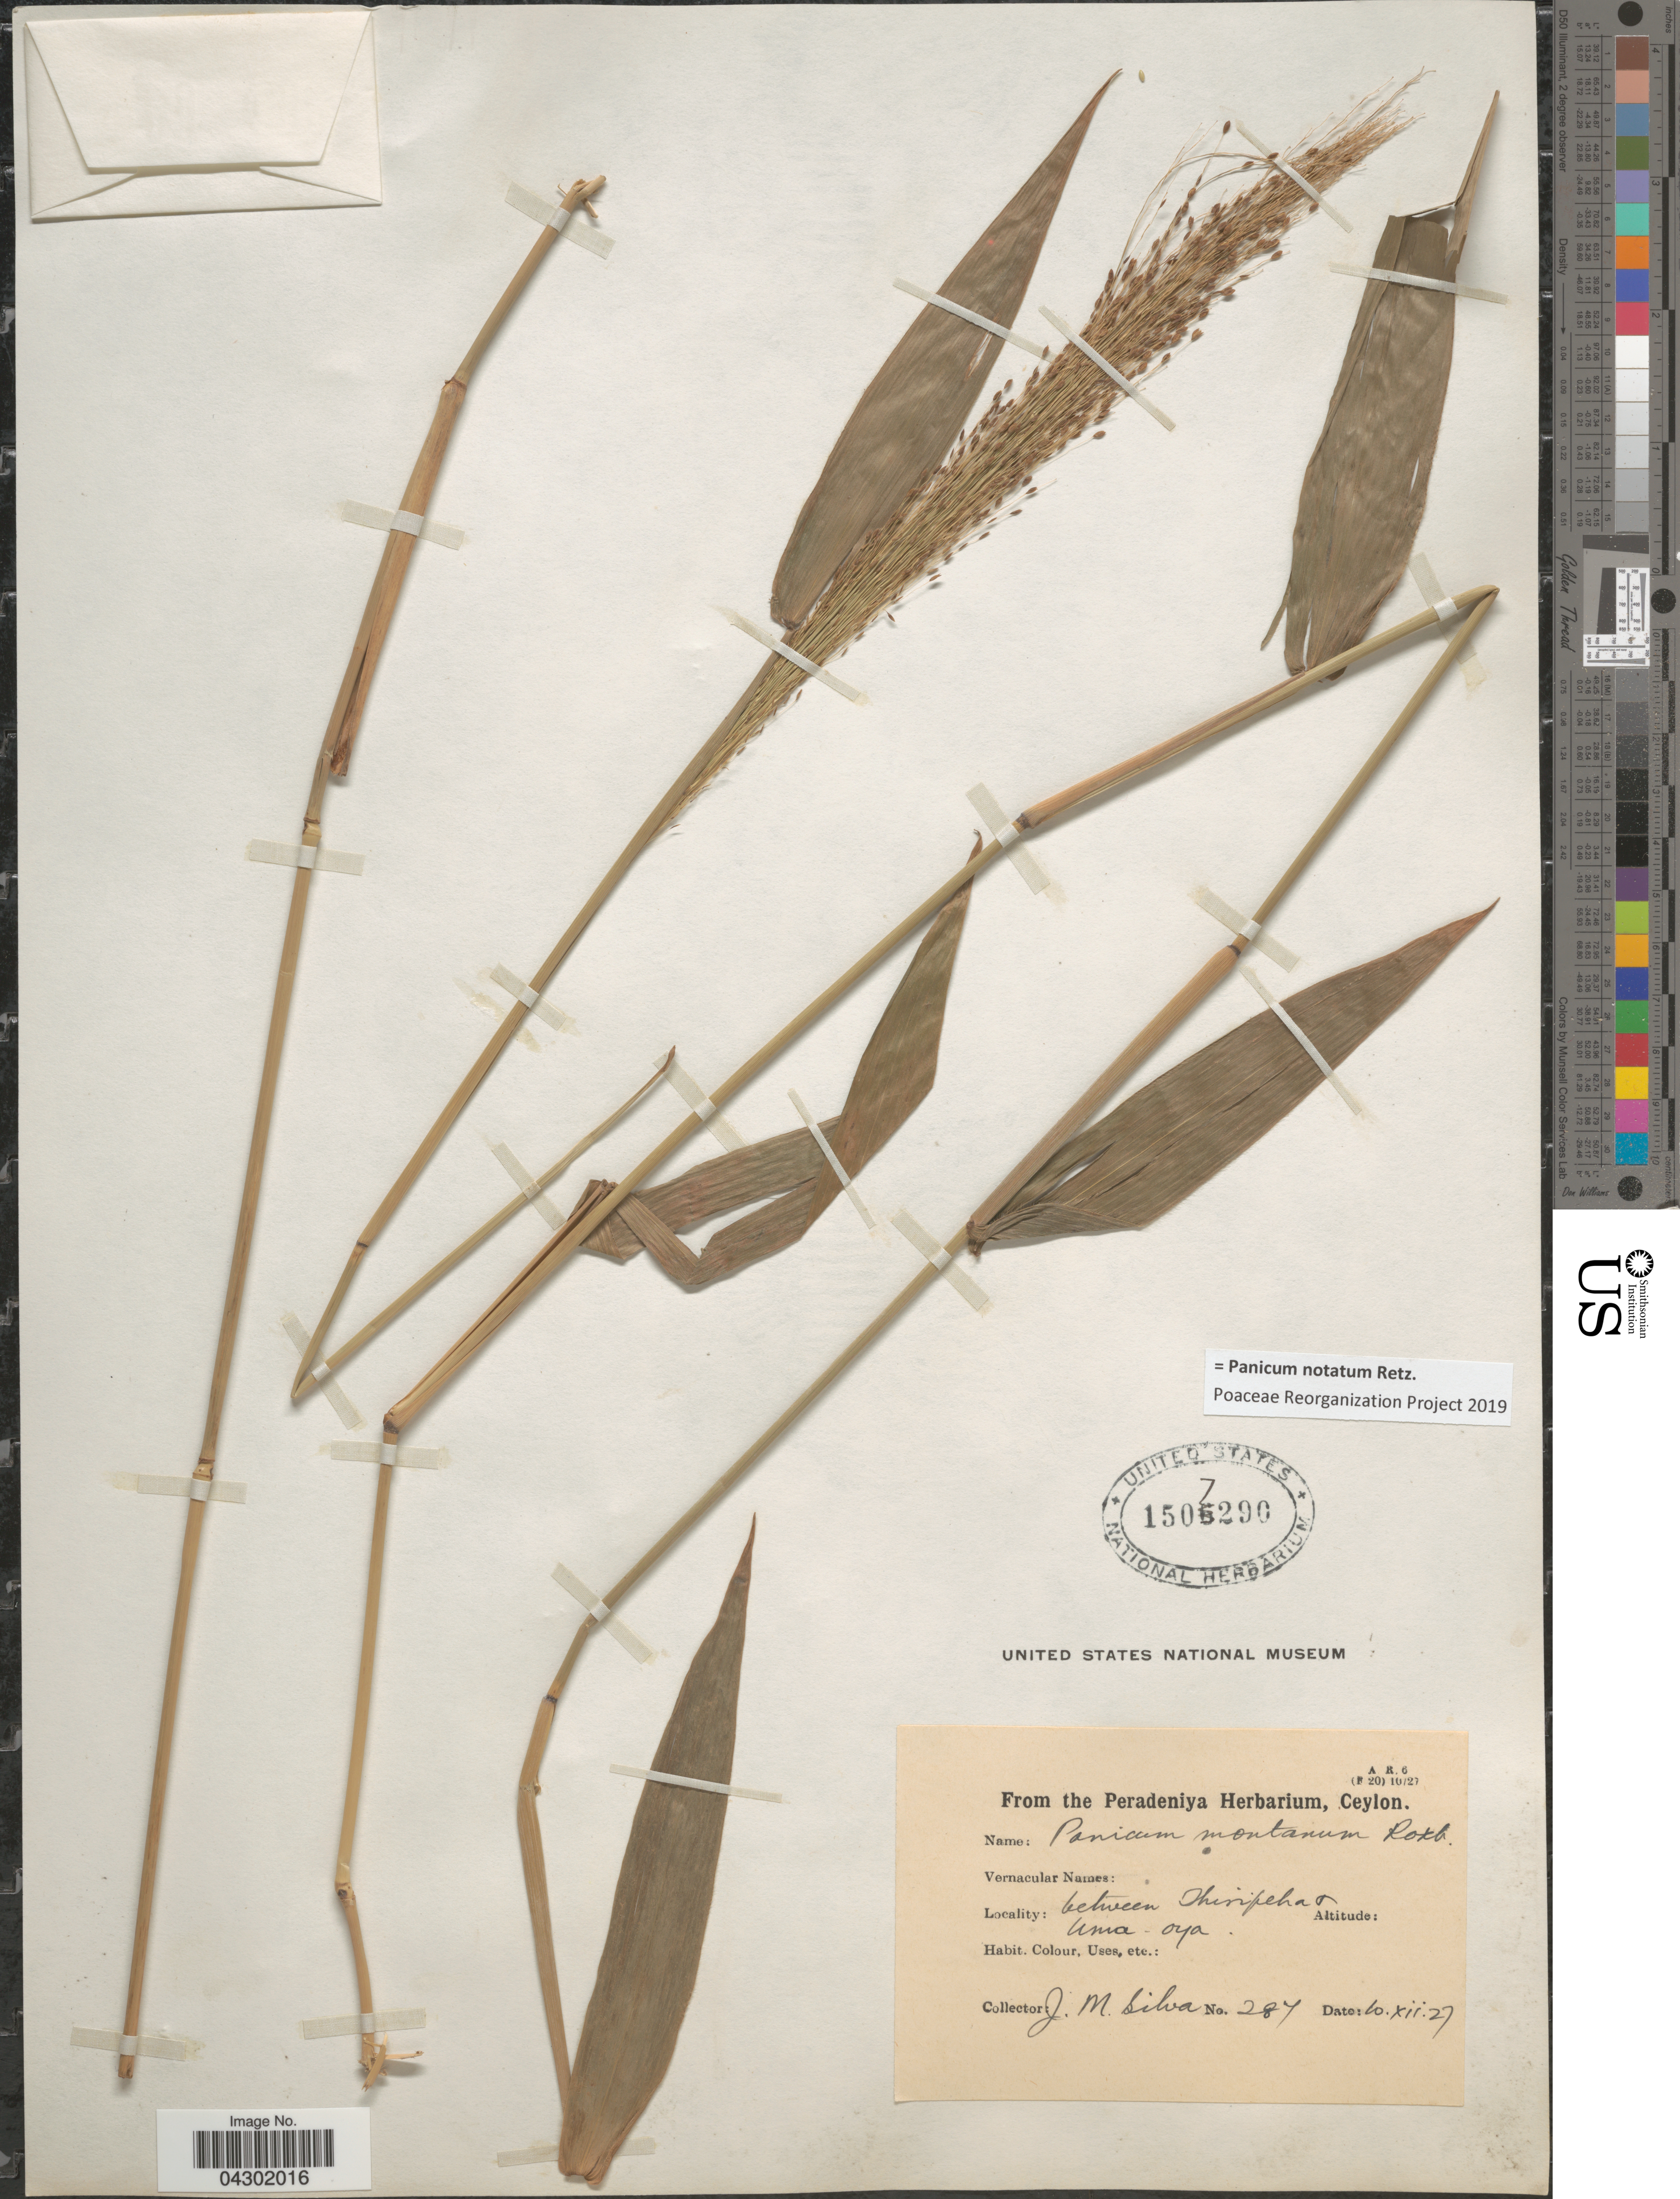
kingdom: Plantae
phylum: Tracheophyta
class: Liliopsida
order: Poales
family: Poaceae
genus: Panicum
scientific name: Panicum notatum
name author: Retz.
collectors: J. M. Silva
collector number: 287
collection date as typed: Transcribed d/m/y: 10/11/27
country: Sri Lanka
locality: Between Thiripeha [interpreted] & Uma-oya.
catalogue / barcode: US 1507290